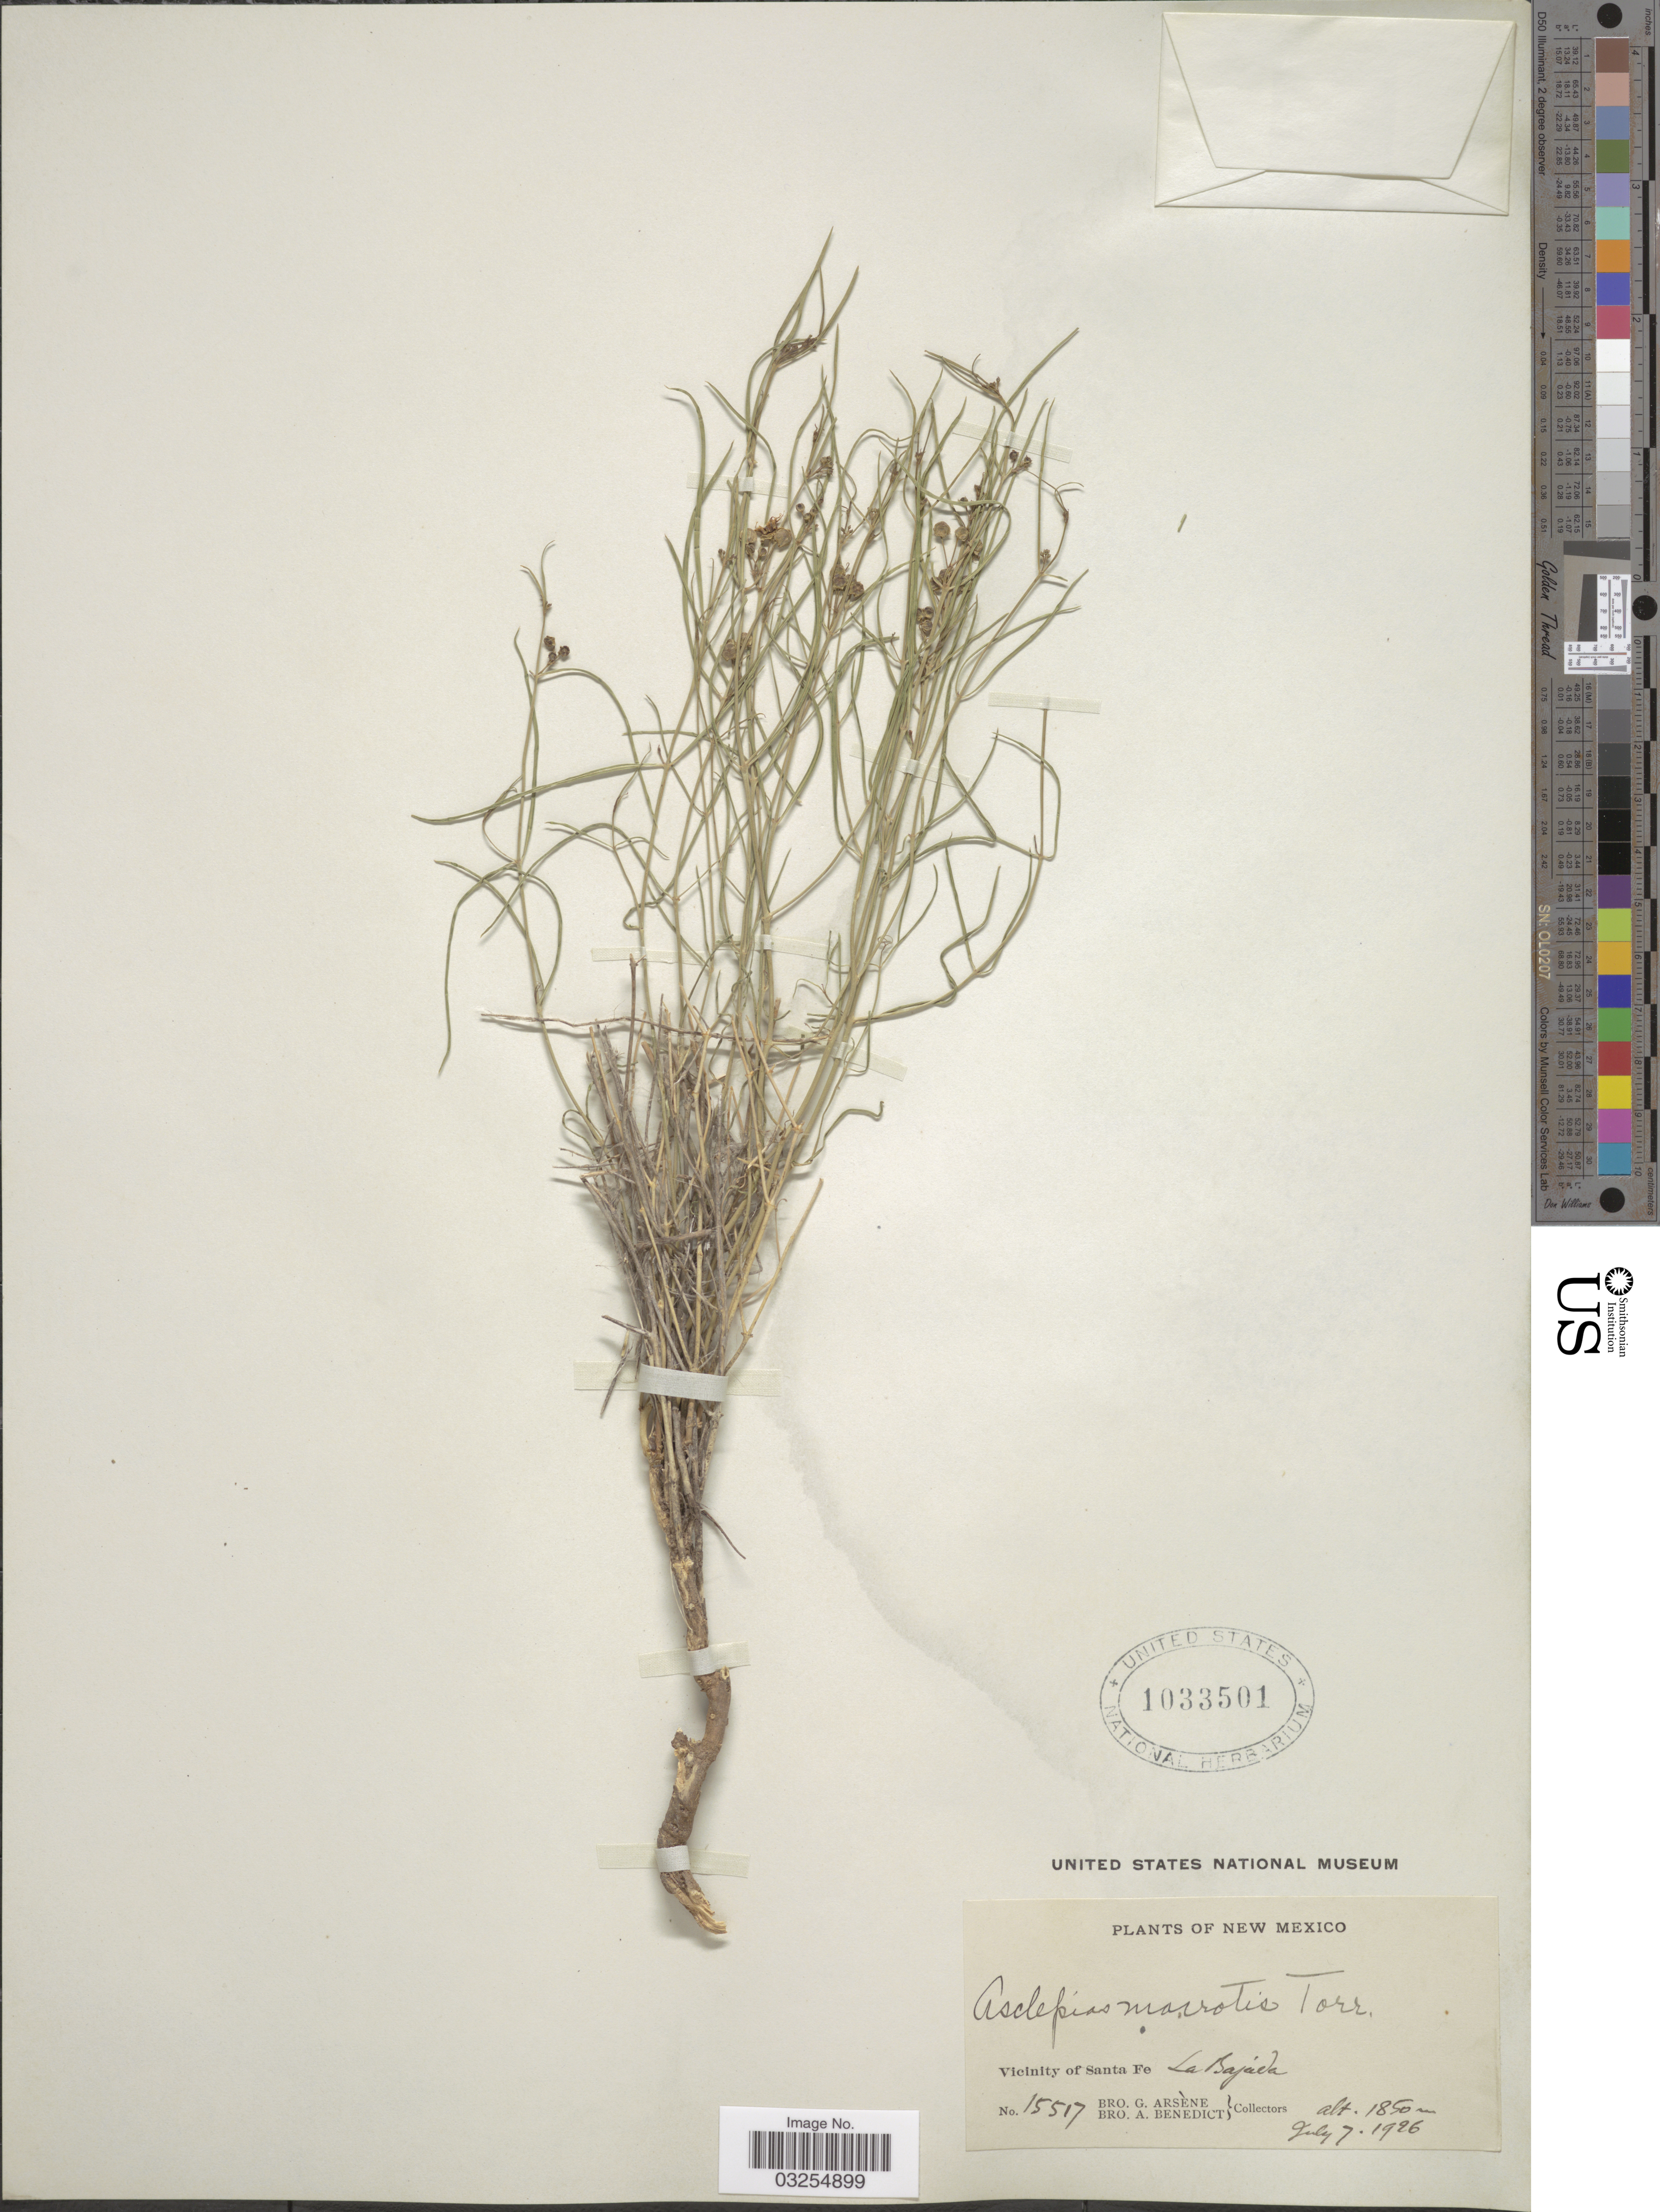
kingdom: Plantae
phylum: Tracheophyta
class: Magnoliopsida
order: Gentianales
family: Apocynaceae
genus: Asclepias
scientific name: Asclepias macrotis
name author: Torr.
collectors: Bro. G. Arsène & Bro. A. Benedict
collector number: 15517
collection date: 1926-07-07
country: United States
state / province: New Mexico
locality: Vicinity of Santa Fe. La Bajada.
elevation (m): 1850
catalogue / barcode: US 1033501